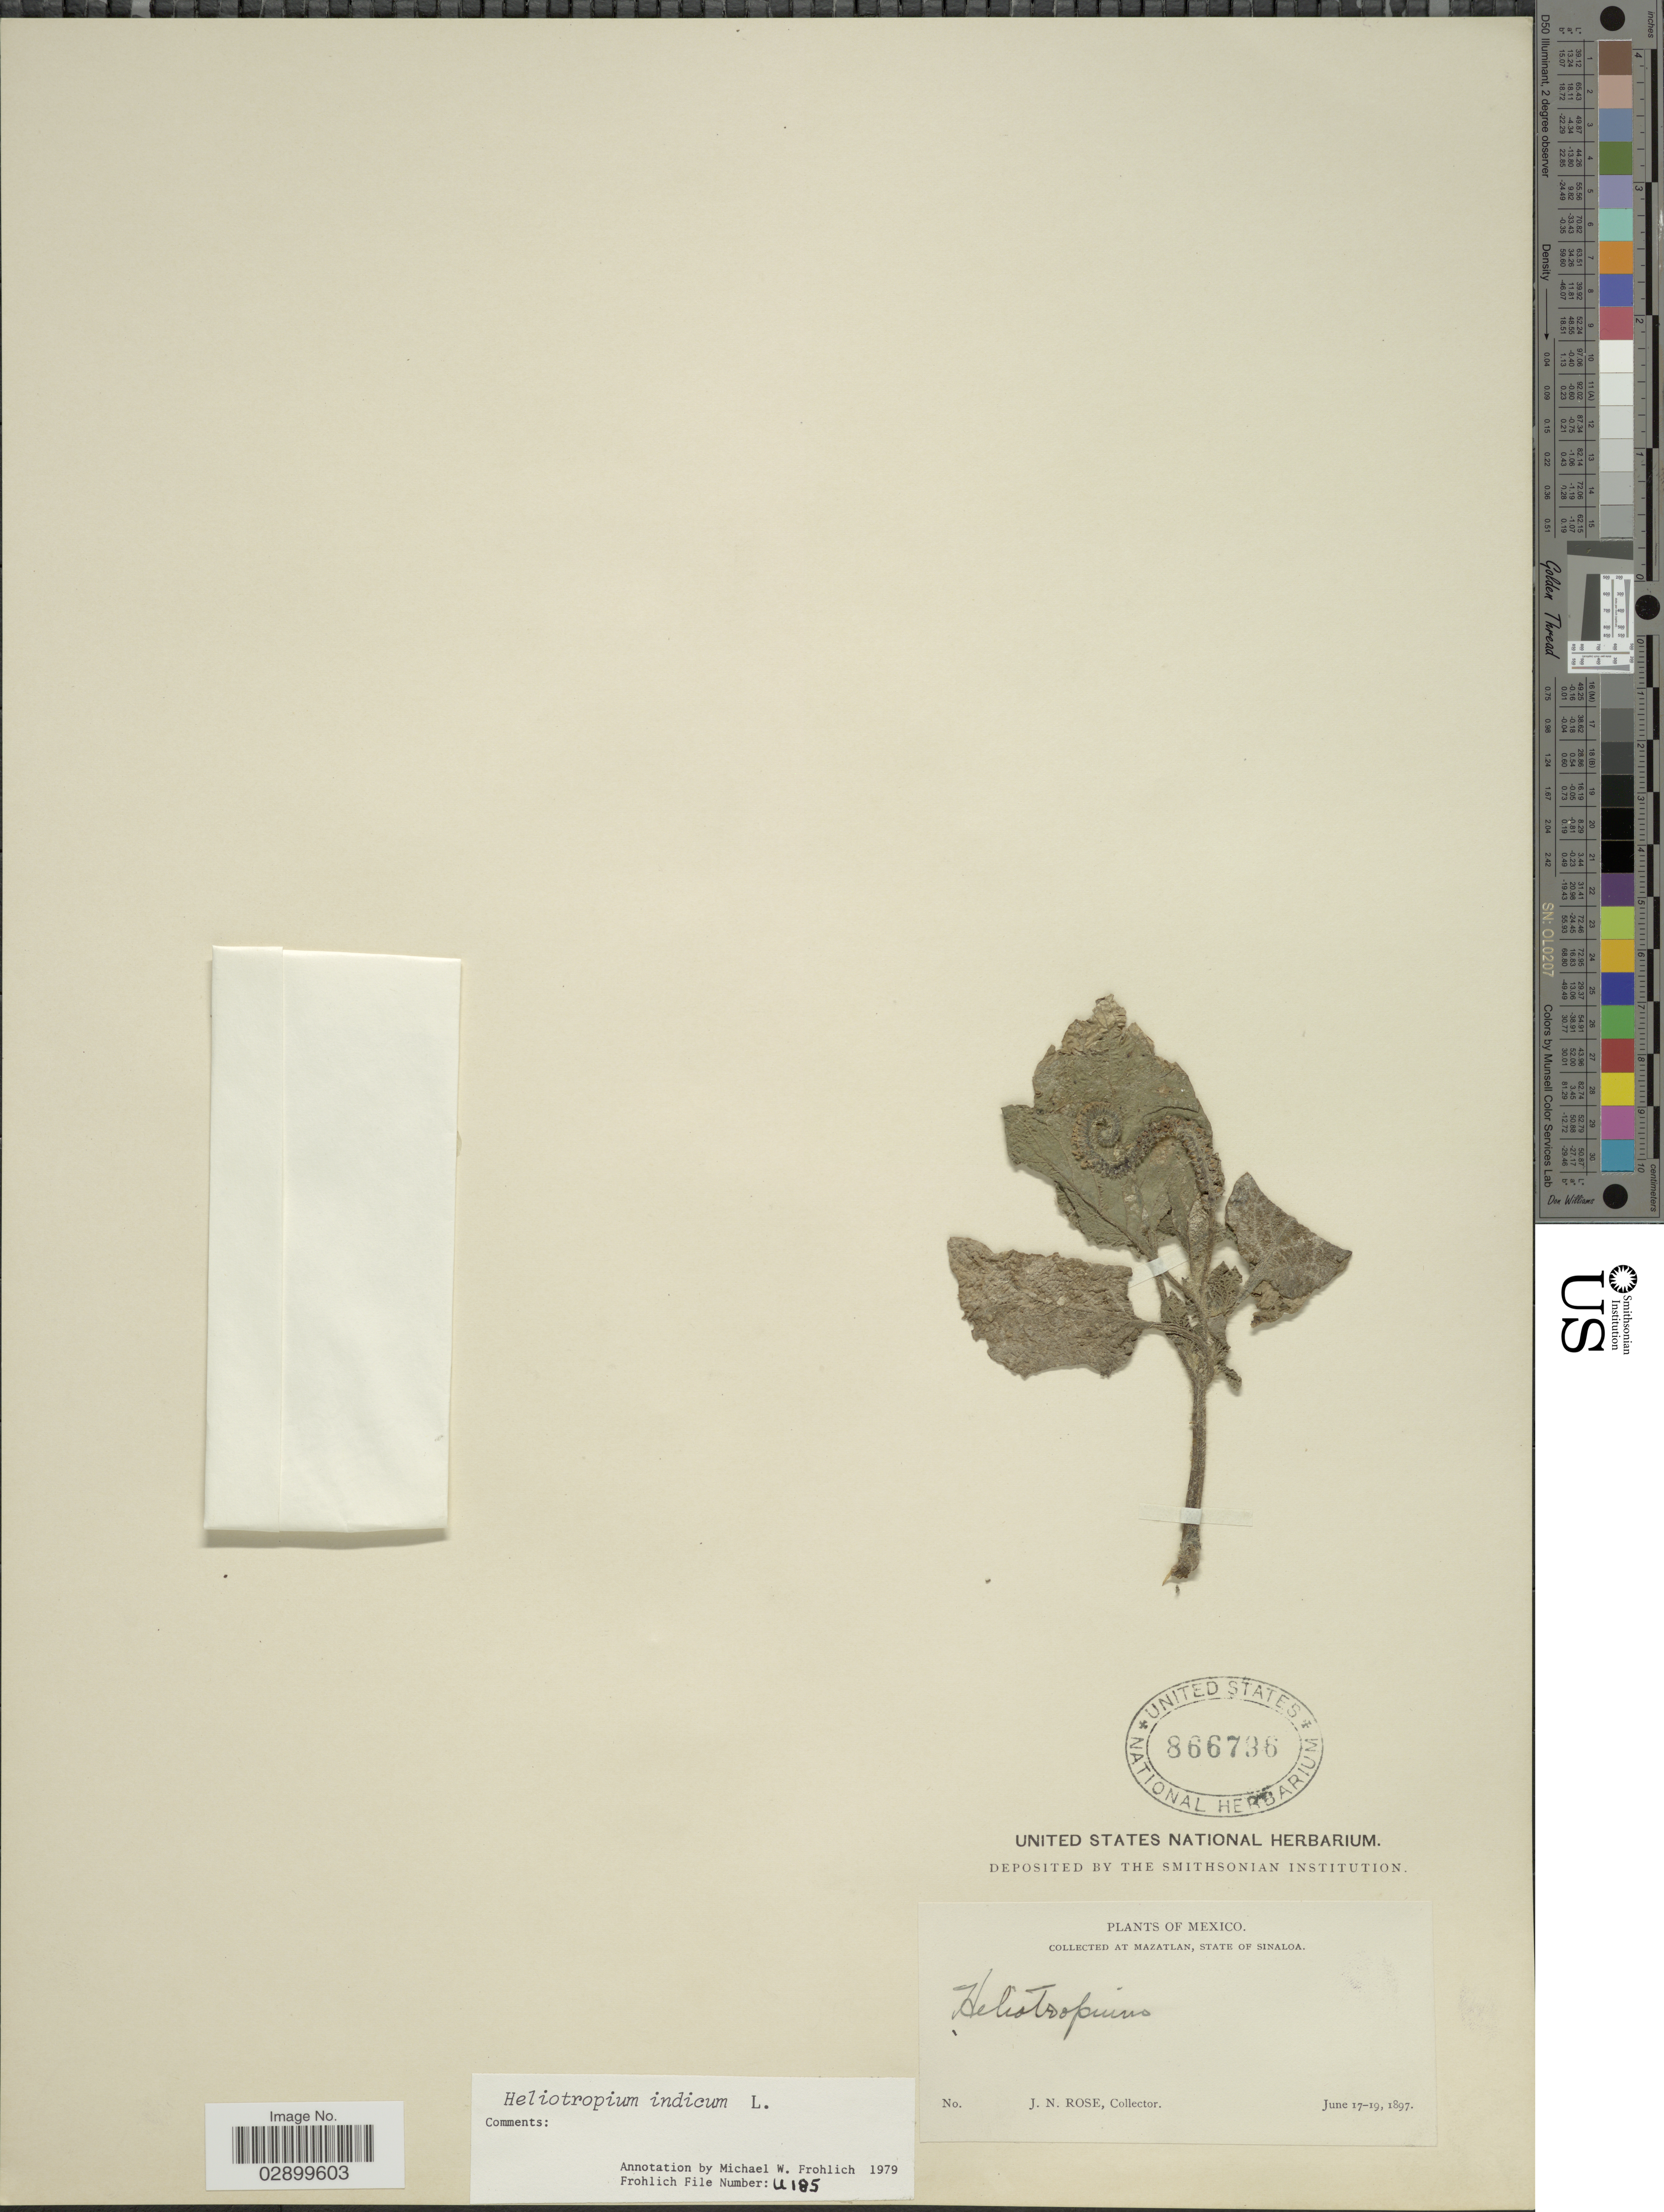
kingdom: Plantae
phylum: Tracheophyta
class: Magnoliopsida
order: Boraginales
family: Heliotropiaceae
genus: Heliotropium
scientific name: Heliotropium indicum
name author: L.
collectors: J. N. Rose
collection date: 1897-06-17/1897-06-19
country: Mexico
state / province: Sinaloa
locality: At Mazatlan.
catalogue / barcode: US 866736